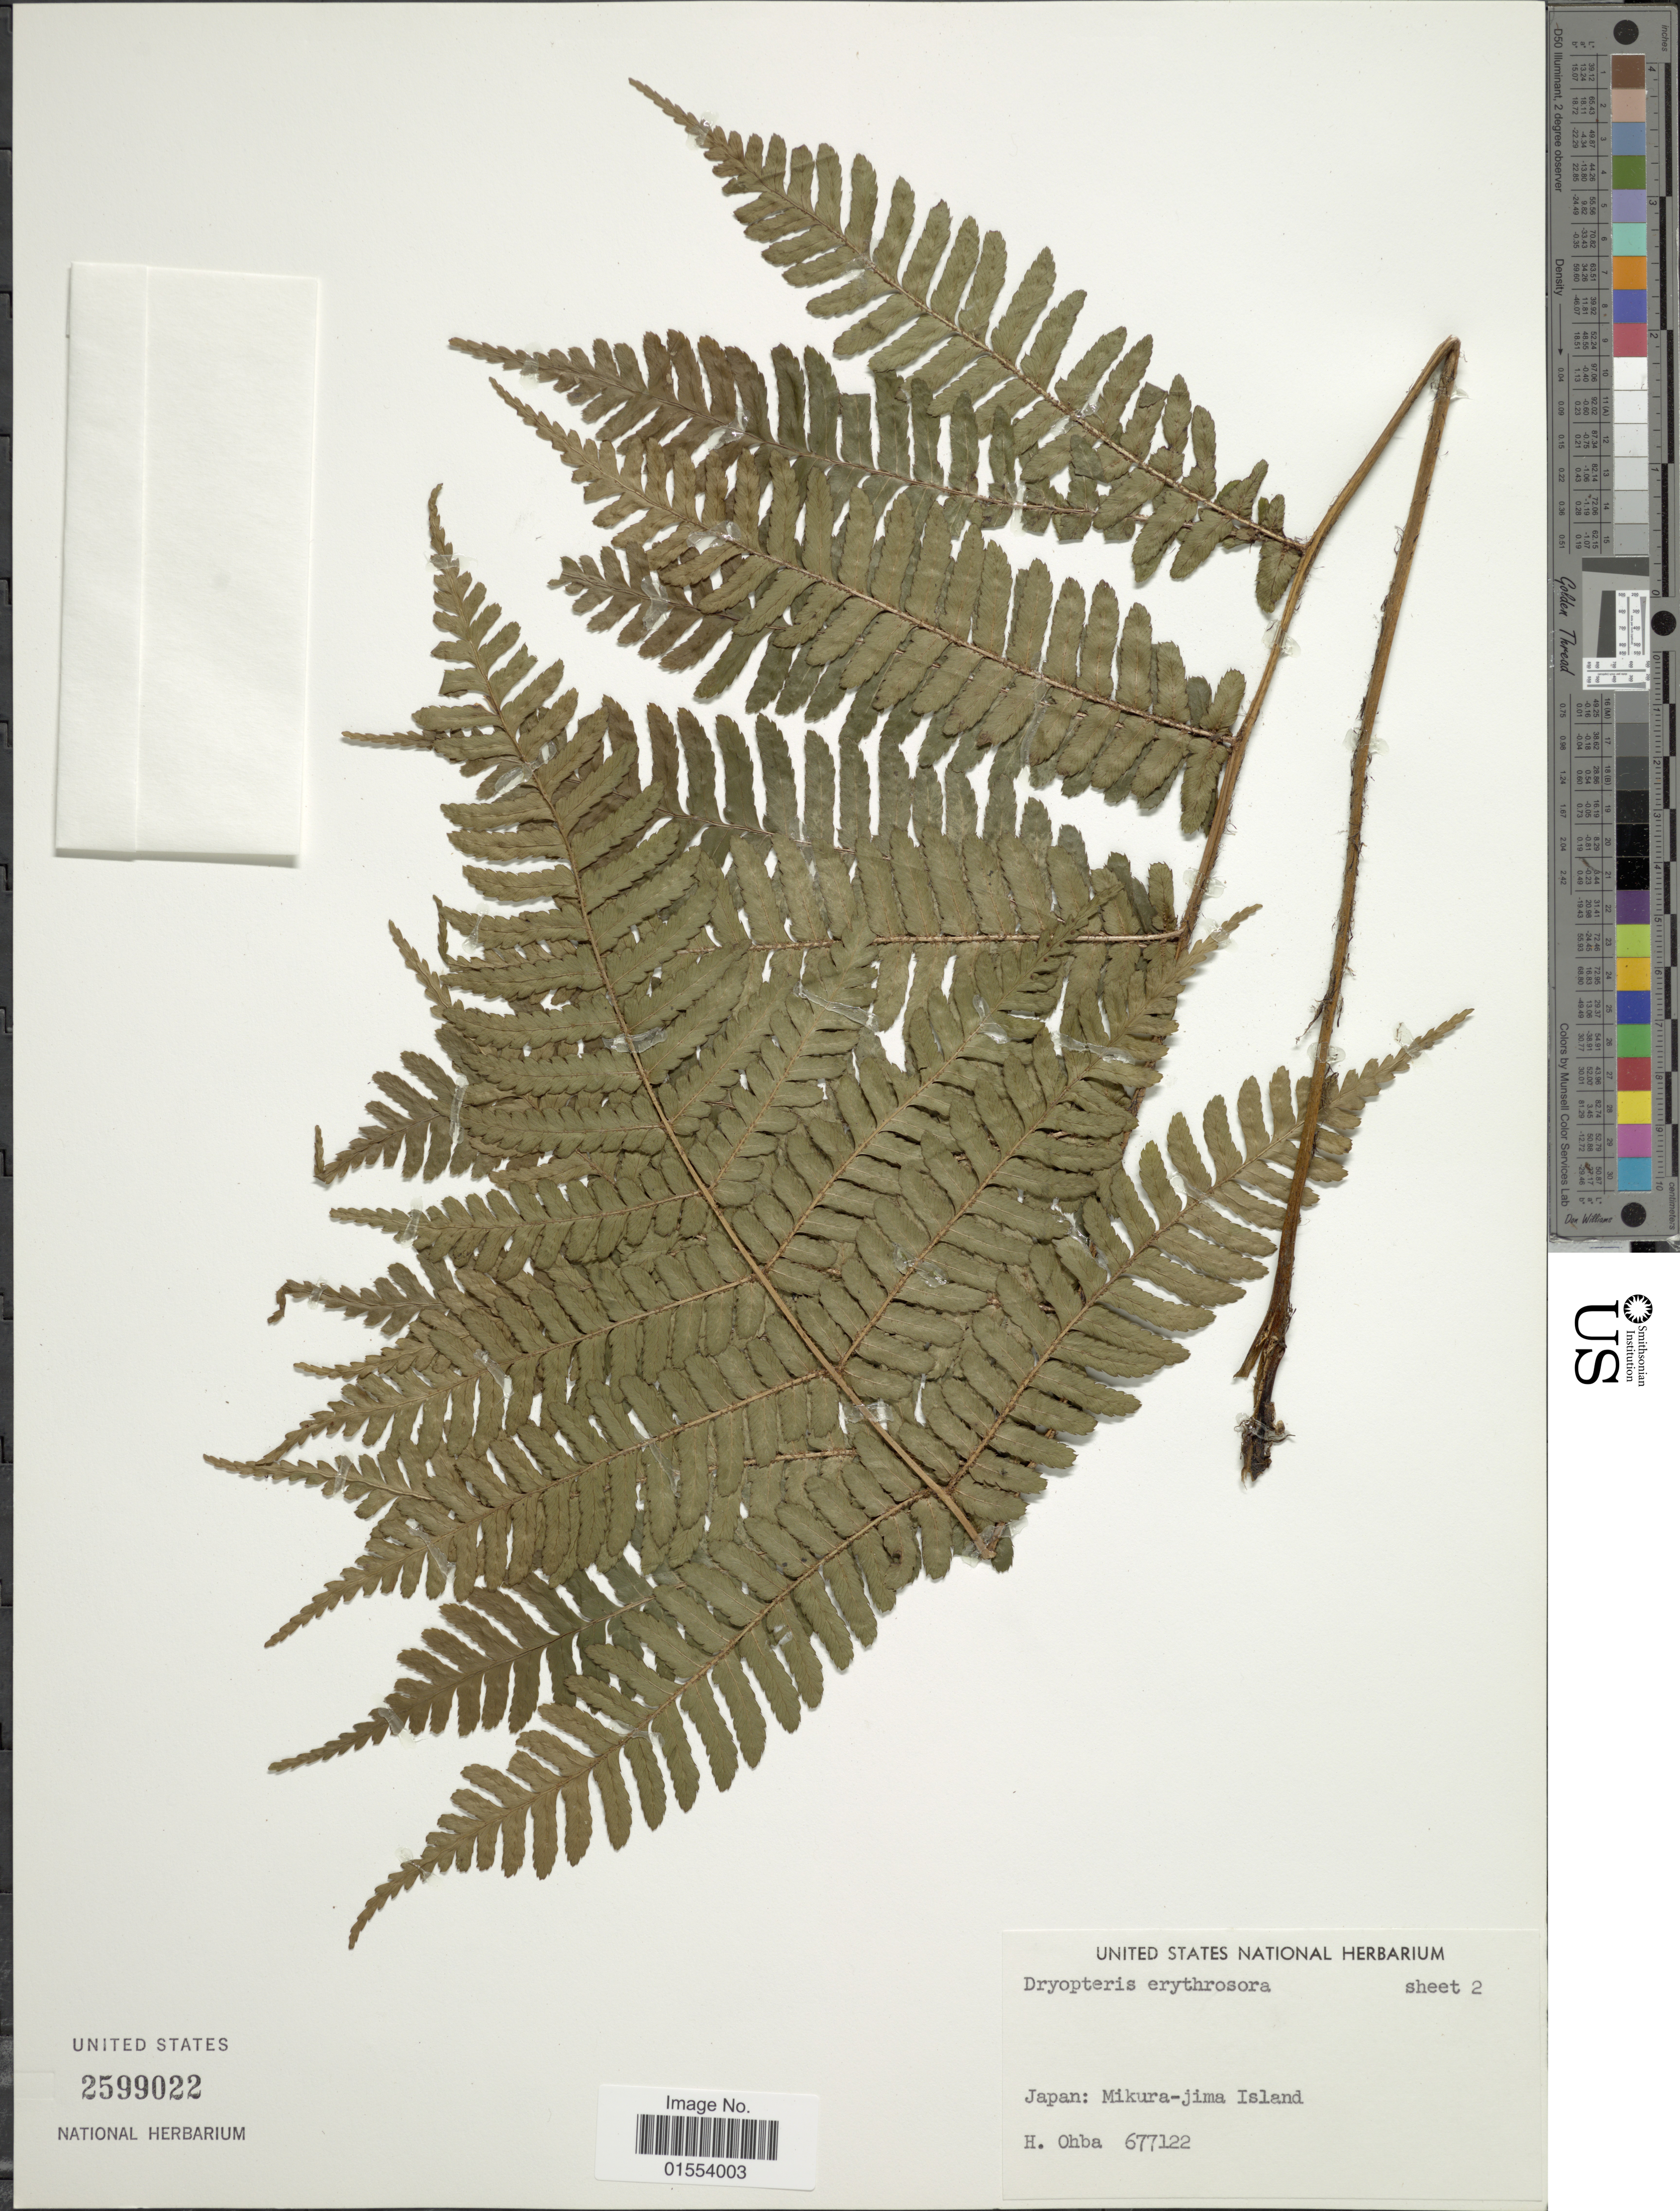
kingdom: Plantae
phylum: Tracheophyta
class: Polypodiopsida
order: Polypodiales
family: Dryopteridaceae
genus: Dryopteris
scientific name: Dryopteris erythrosora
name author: (D.C. Eaton) Kuntze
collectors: H. Ohba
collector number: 677122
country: Japan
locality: Japan: Mikura-jima Island.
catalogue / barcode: US 2599022